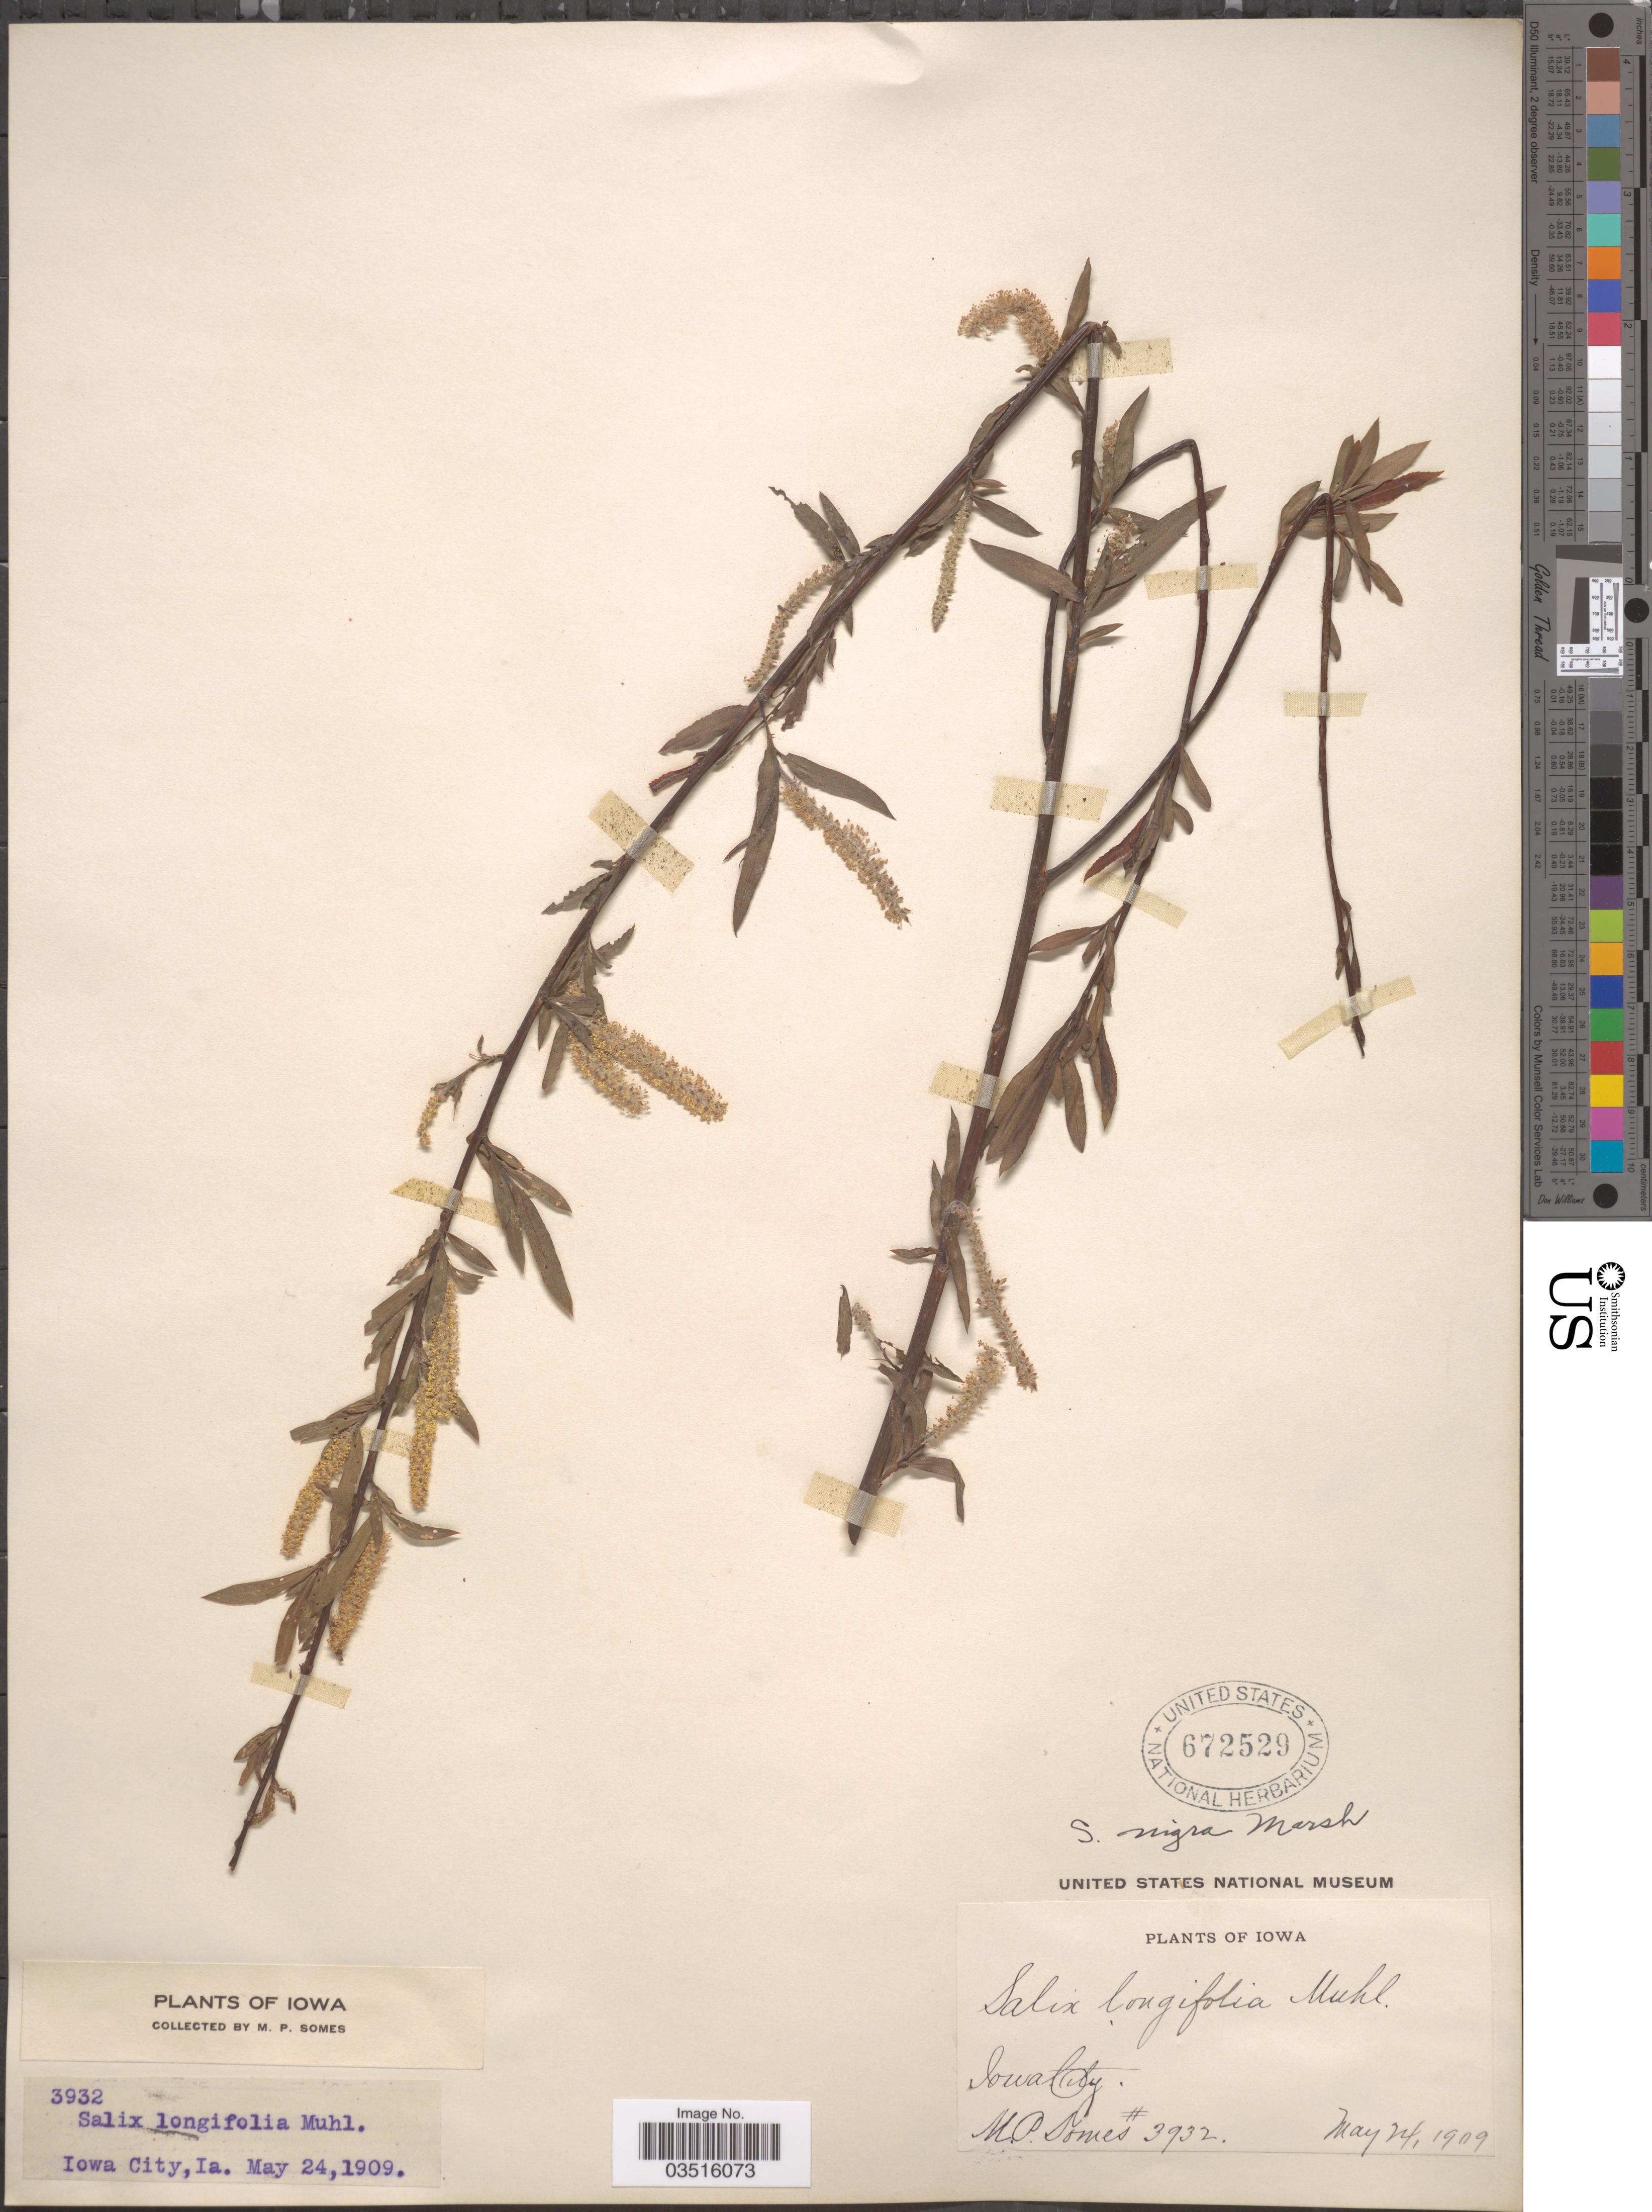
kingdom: Plantae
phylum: Tracheophyta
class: Magnoliopsida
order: Malpighiales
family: Salicaceae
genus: Salix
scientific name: Salix nigra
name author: Marshall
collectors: M. Somes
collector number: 3932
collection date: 1909-05-24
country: United States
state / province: Iowa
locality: Iowa City, Ia.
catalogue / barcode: US 672529